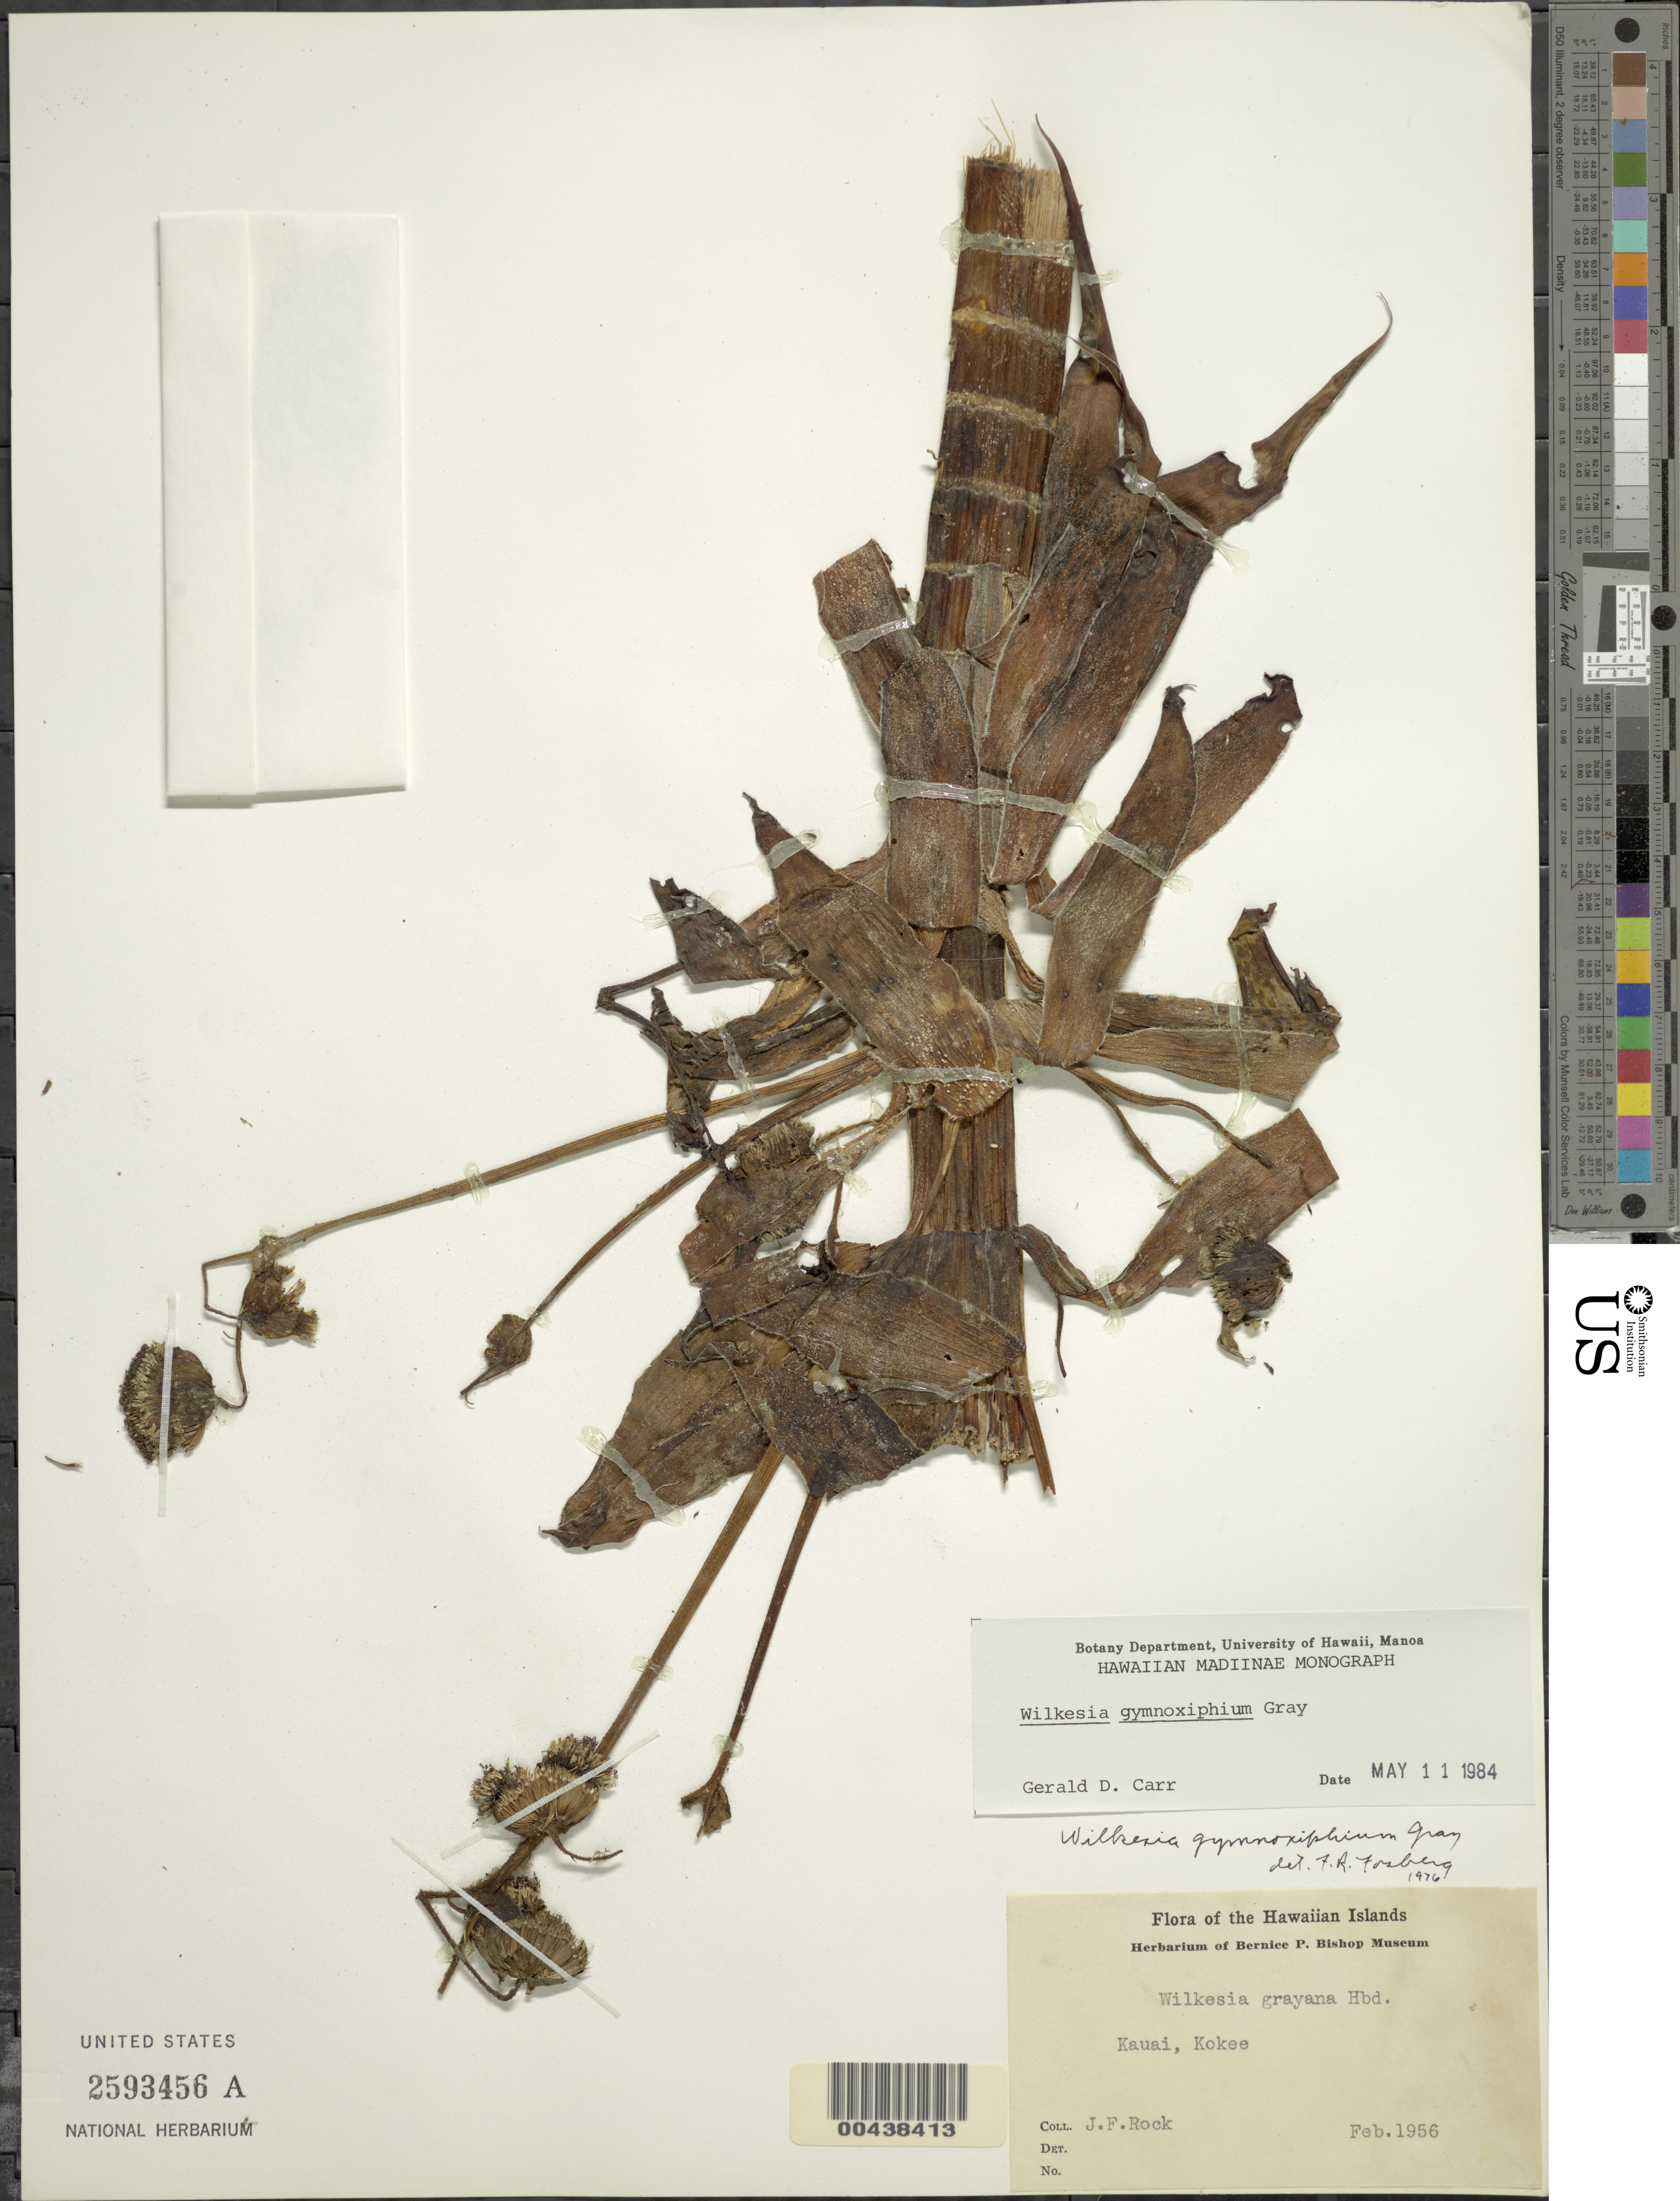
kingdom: Plantae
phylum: Tracheophyta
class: Magnoliopsida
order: Asterales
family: Asteraceae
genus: Wilkesia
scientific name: Wilkesia gymnoxiphium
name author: A. Gray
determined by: Carr, G. D.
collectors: J. F. Rock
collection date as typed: Feb 1956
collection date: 1956-02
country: United States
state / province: Hawaii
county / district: Kauai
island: Kaua'i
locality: Kokee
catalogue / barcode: US 2593456A